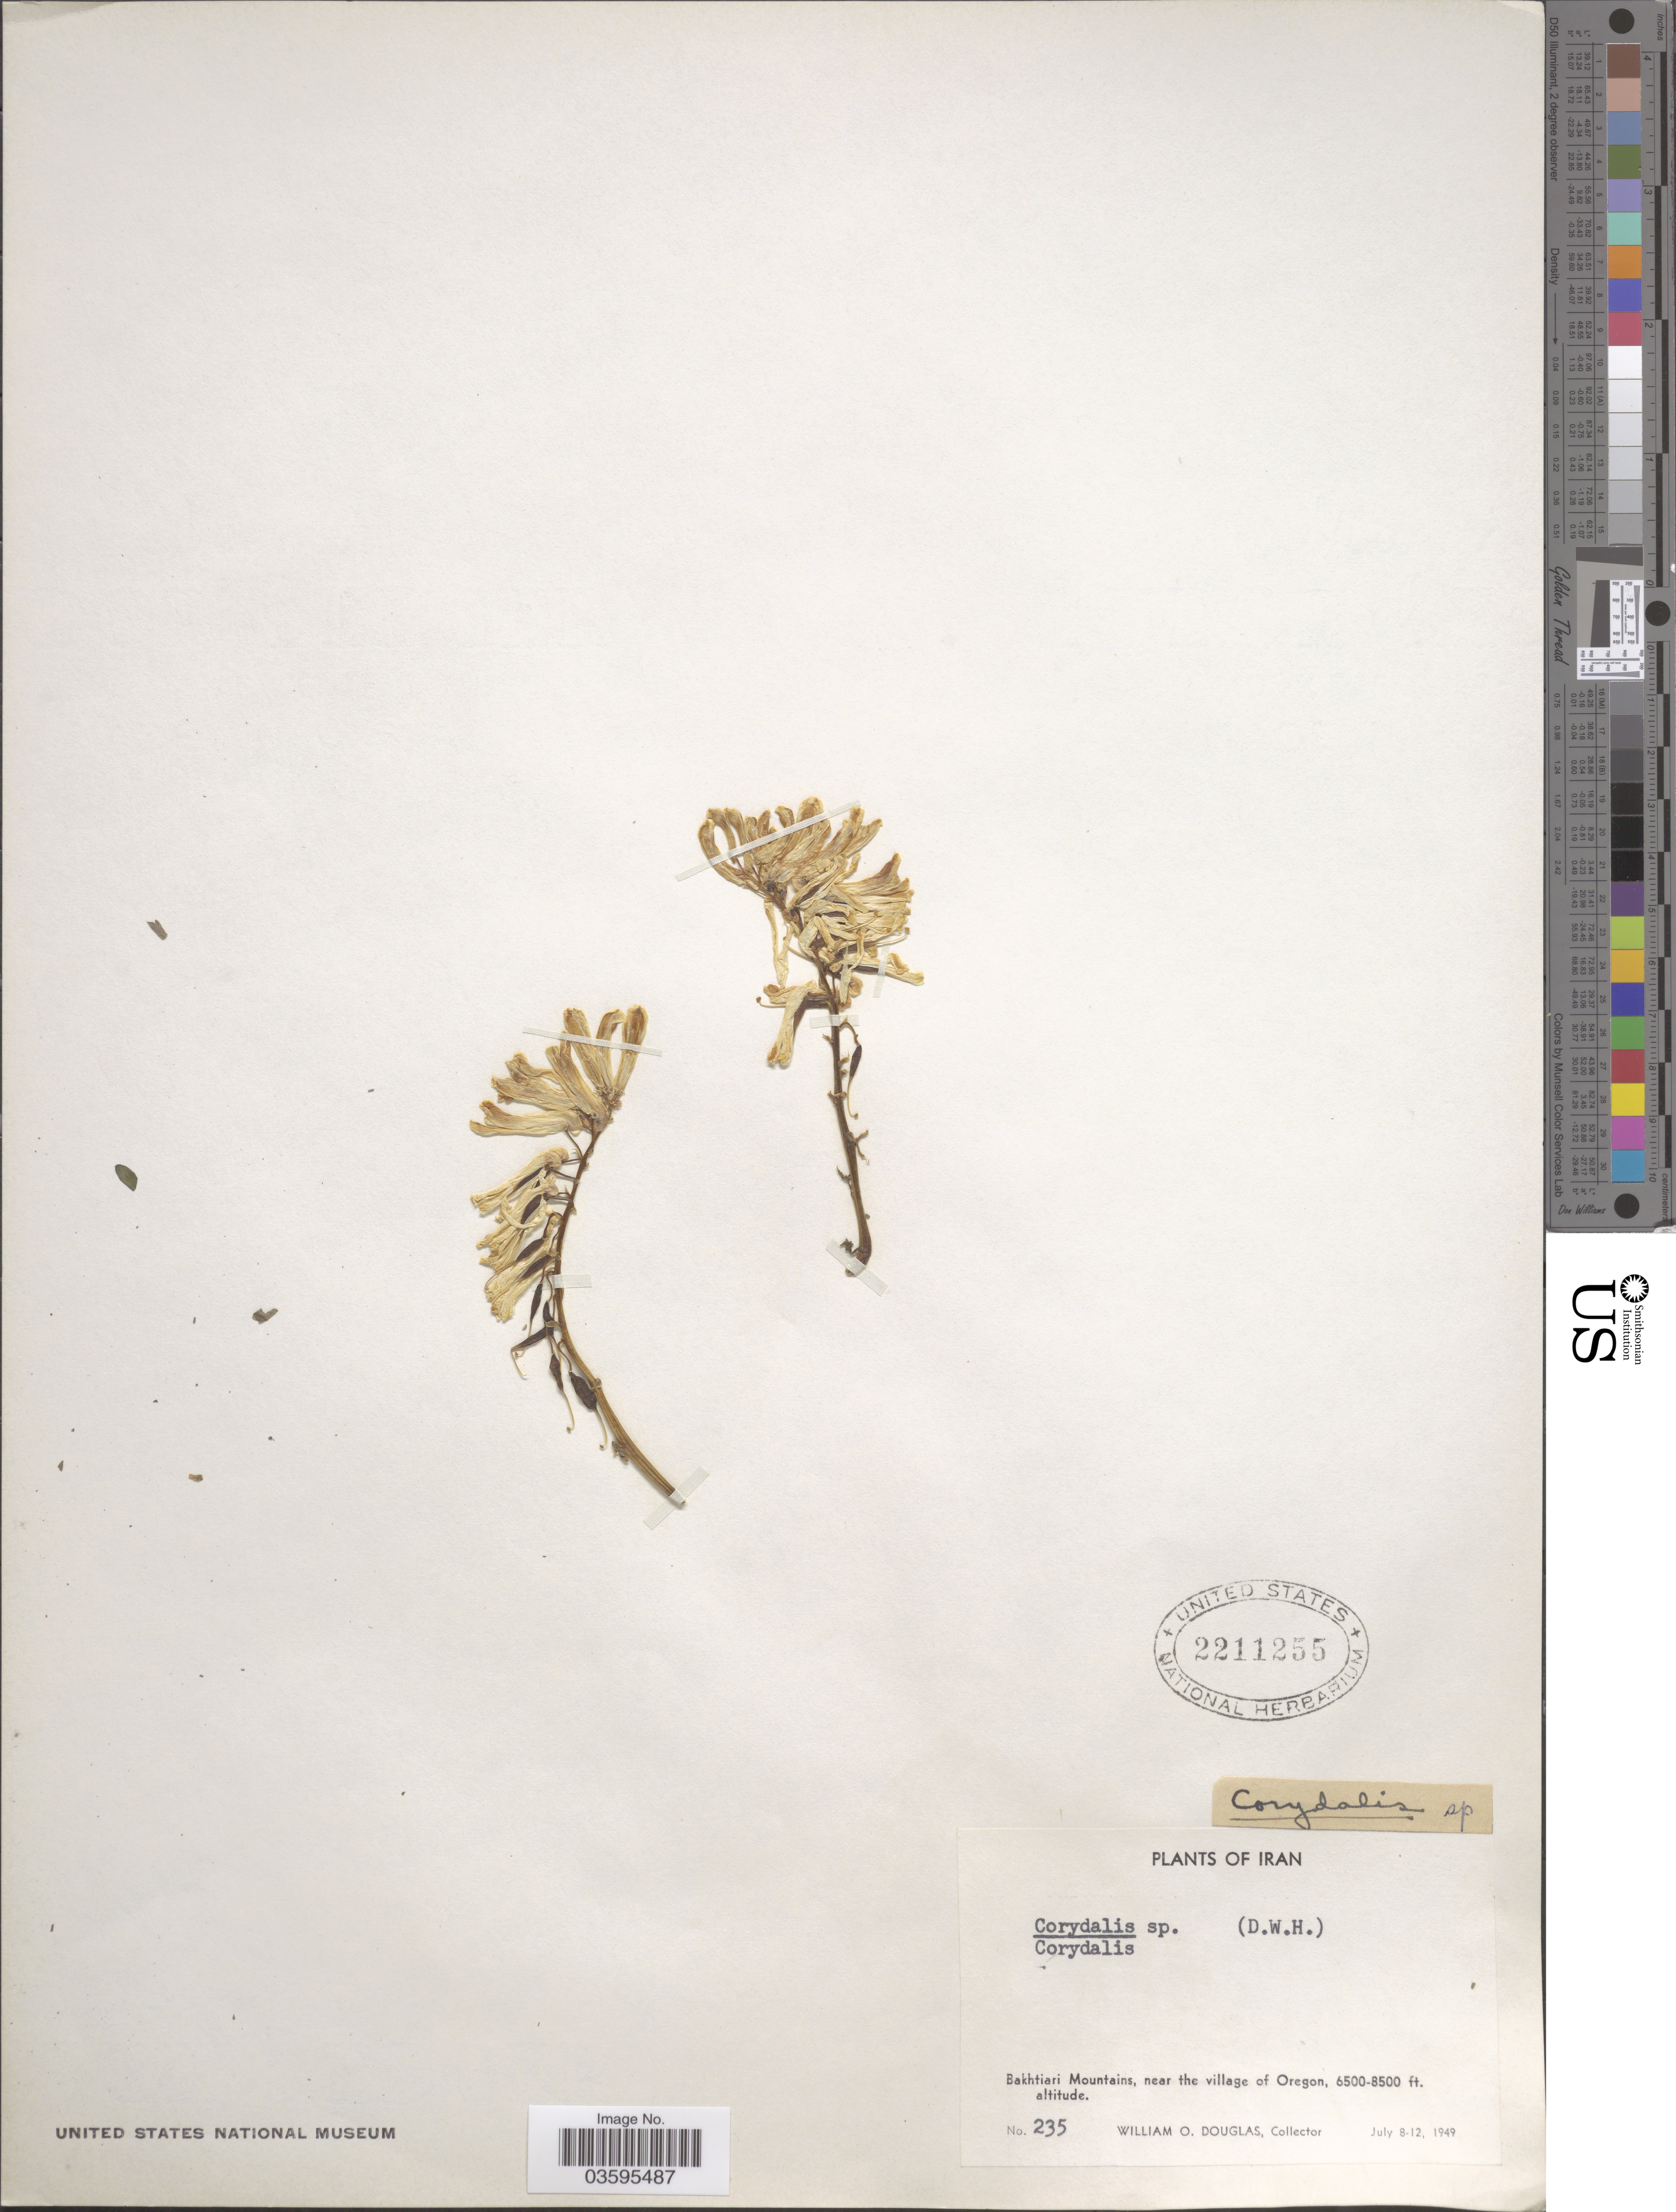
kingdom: Plantae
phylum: Tracheophyta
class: Magnoliopsida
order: Ranunculales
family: Papaveraceae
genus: Corydalis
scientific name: Corydalis sp.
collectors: W. Douglas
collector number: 235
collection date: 1949-07-08/1949-07-12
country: Iran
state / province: Chahar Mahaal and Bakhtiari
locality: Bakhtiari Mountains, near the village of Oregon.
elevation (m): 1981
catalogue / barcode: US 2211255